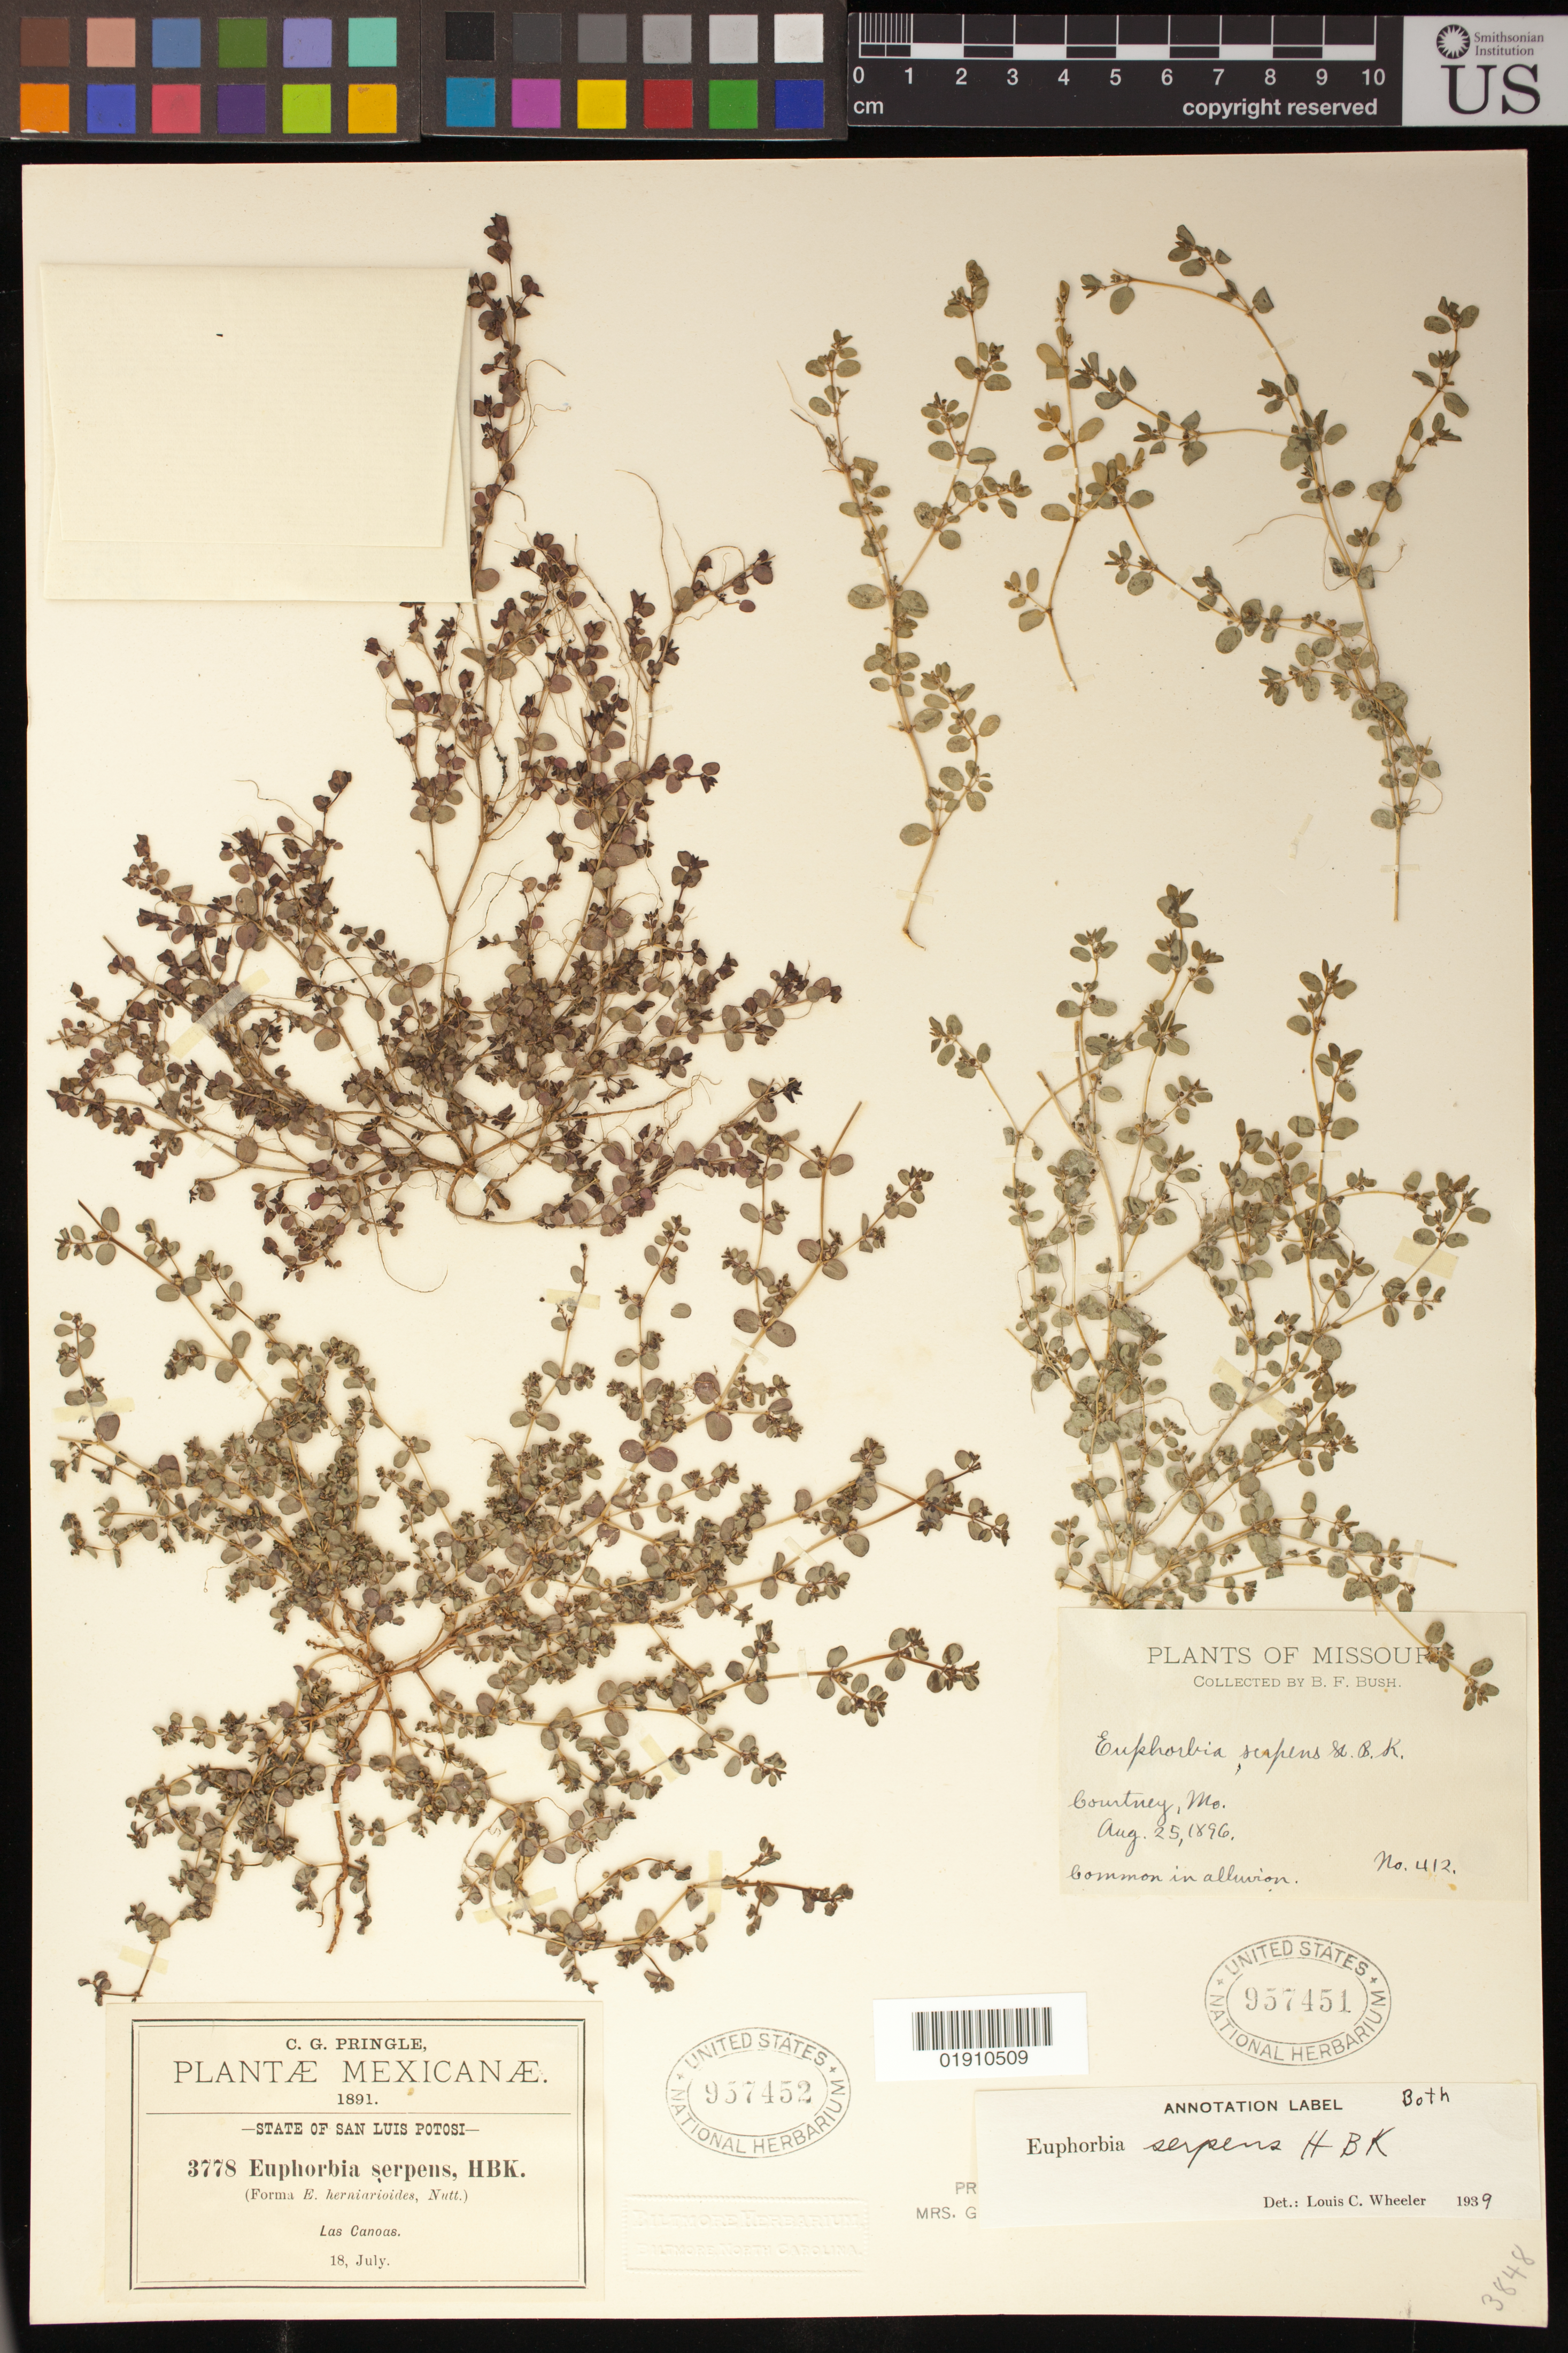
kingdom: Plantae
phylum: Tracheophyta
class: Magnoliopsida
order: Malpighiales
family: Euphorbiaceae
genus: Euphorbia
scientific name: Euphorbia serpens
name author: Kunth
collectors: B. F. Bush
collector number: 412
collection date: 1896-08-25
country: United States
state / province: Missouri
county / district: Jackson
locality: Courtney, MO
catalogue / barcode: US 957451